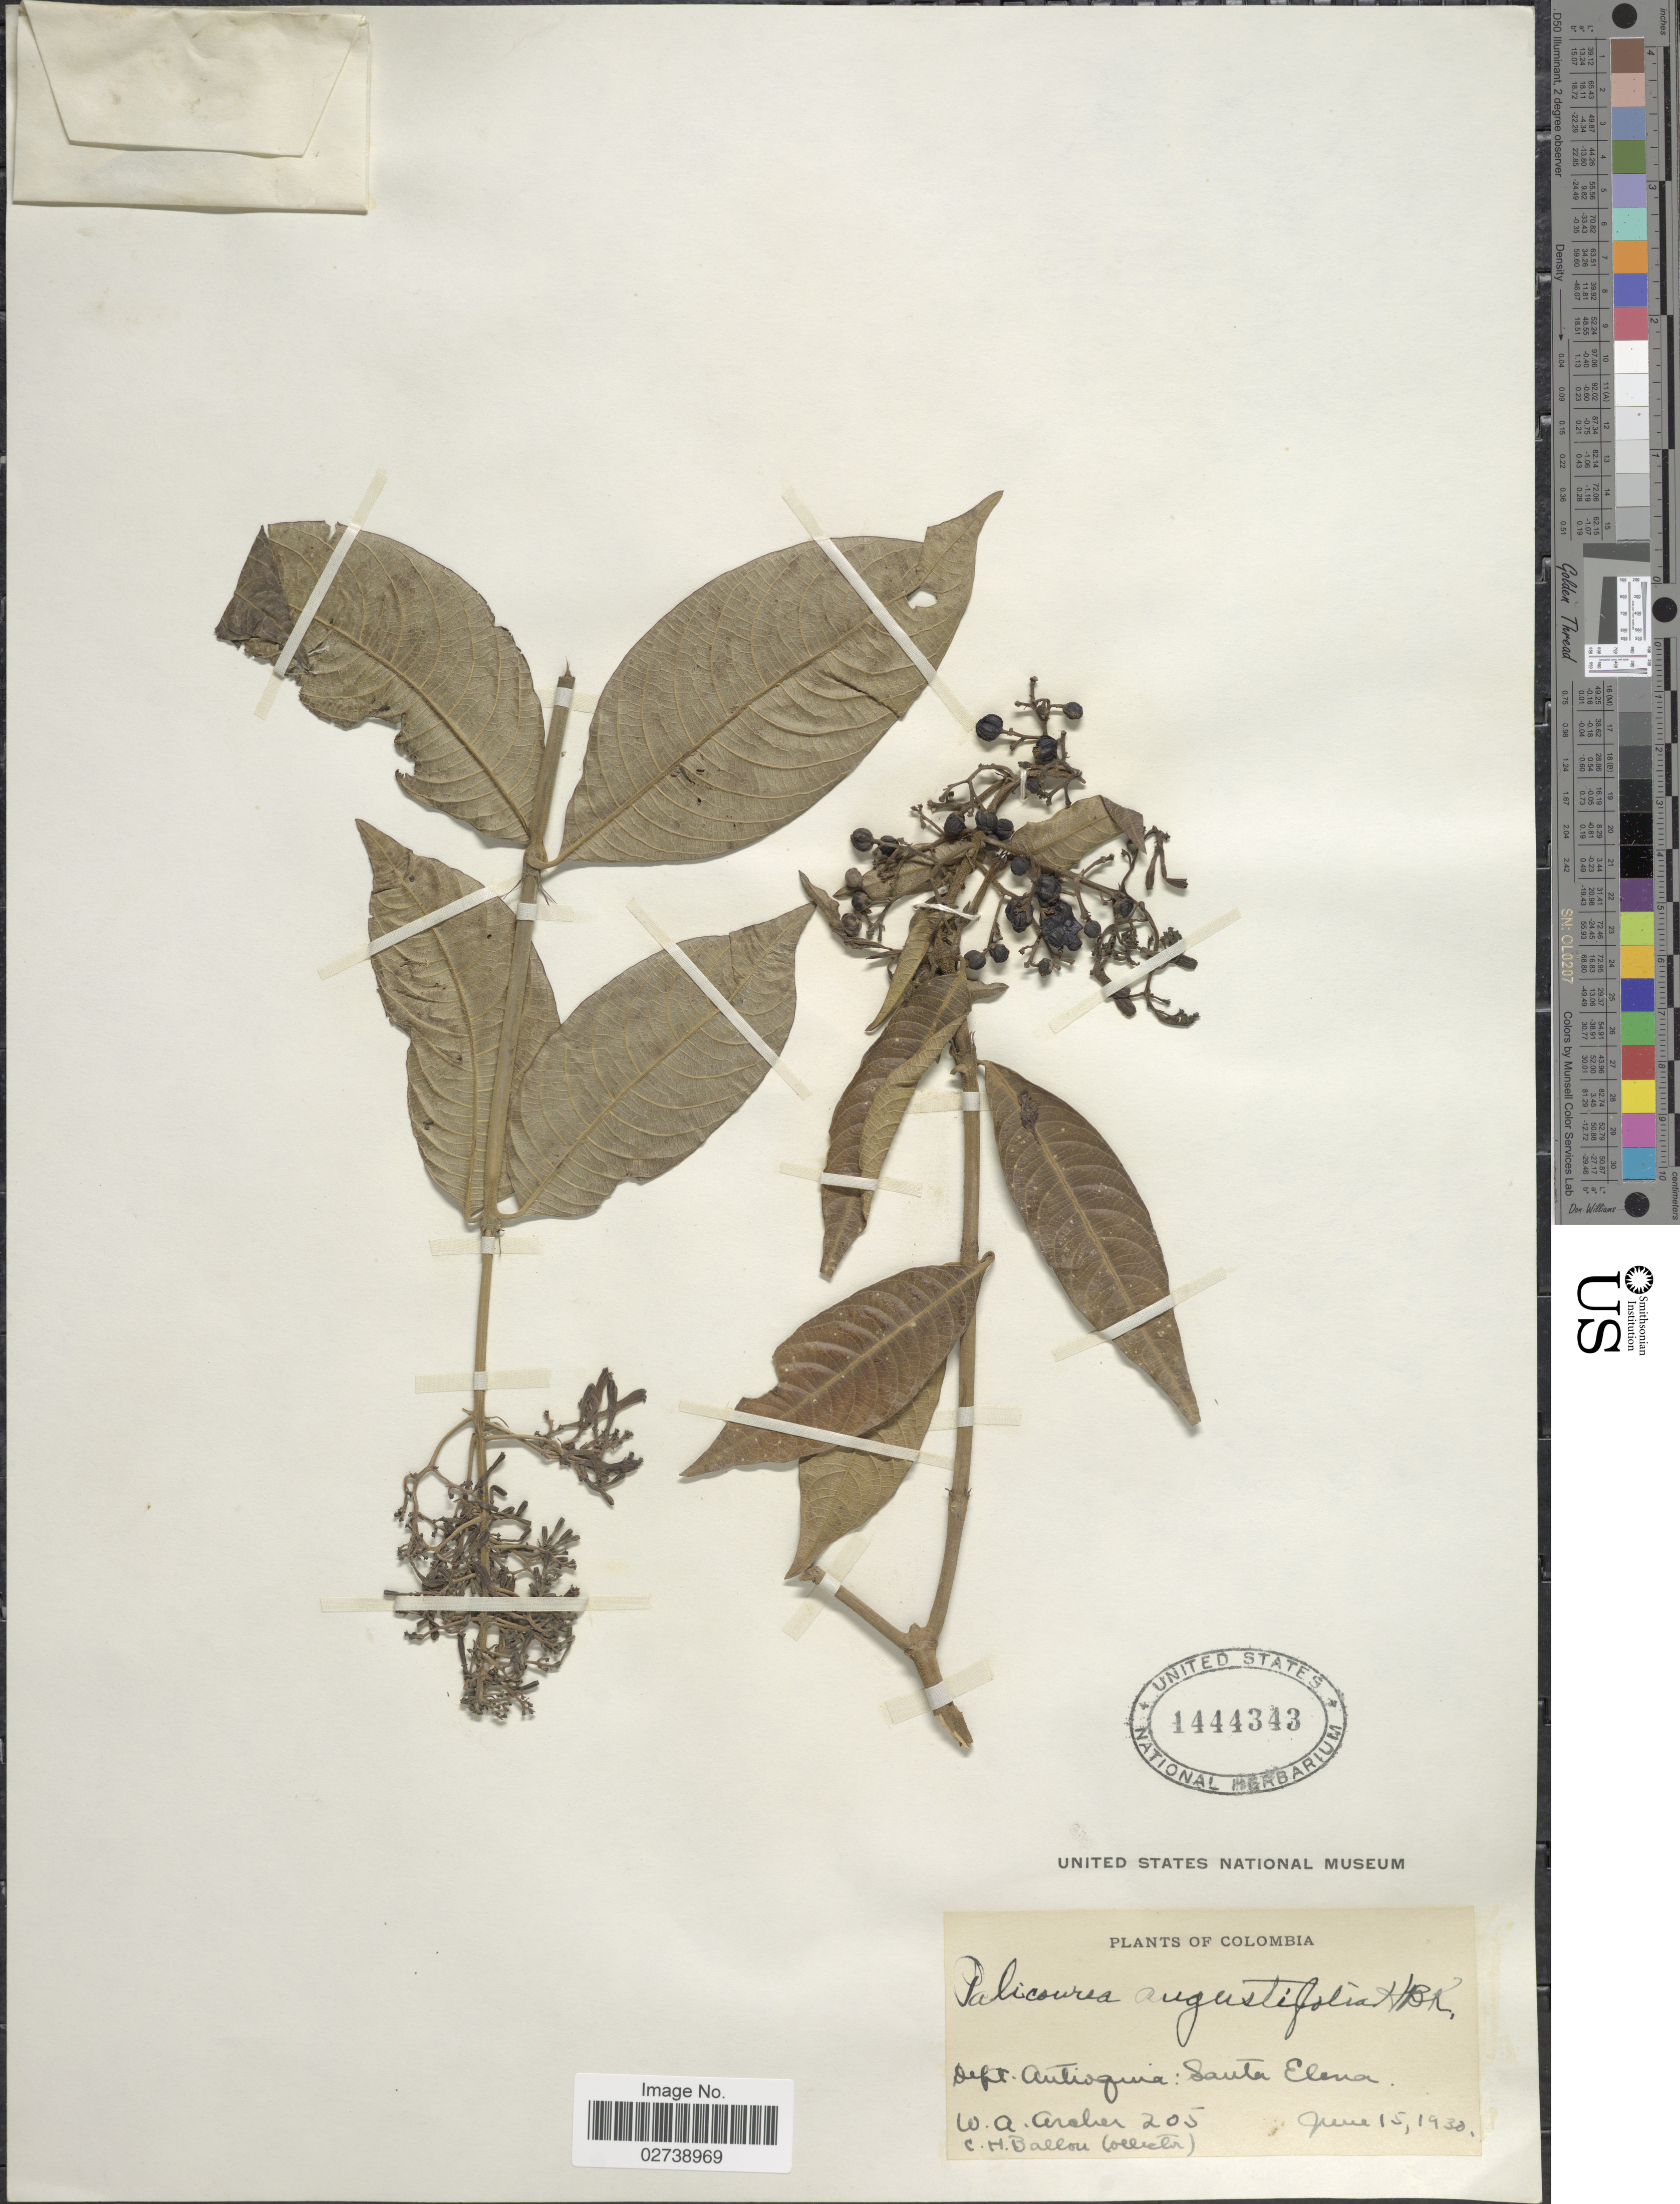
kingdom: Plantae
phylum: Tracheophyta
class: Magnoliopsida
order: Gentianales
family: Rubiaceae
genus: Palicourea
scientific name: Palicourea angustifolia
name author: Kunth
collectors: W. A. Archer & C. Ballou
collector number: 205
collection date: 1930-06-15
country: Colombia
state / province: Antioquia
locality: Dept. Antioquia: Santa Elena.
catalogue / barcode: US 1444343